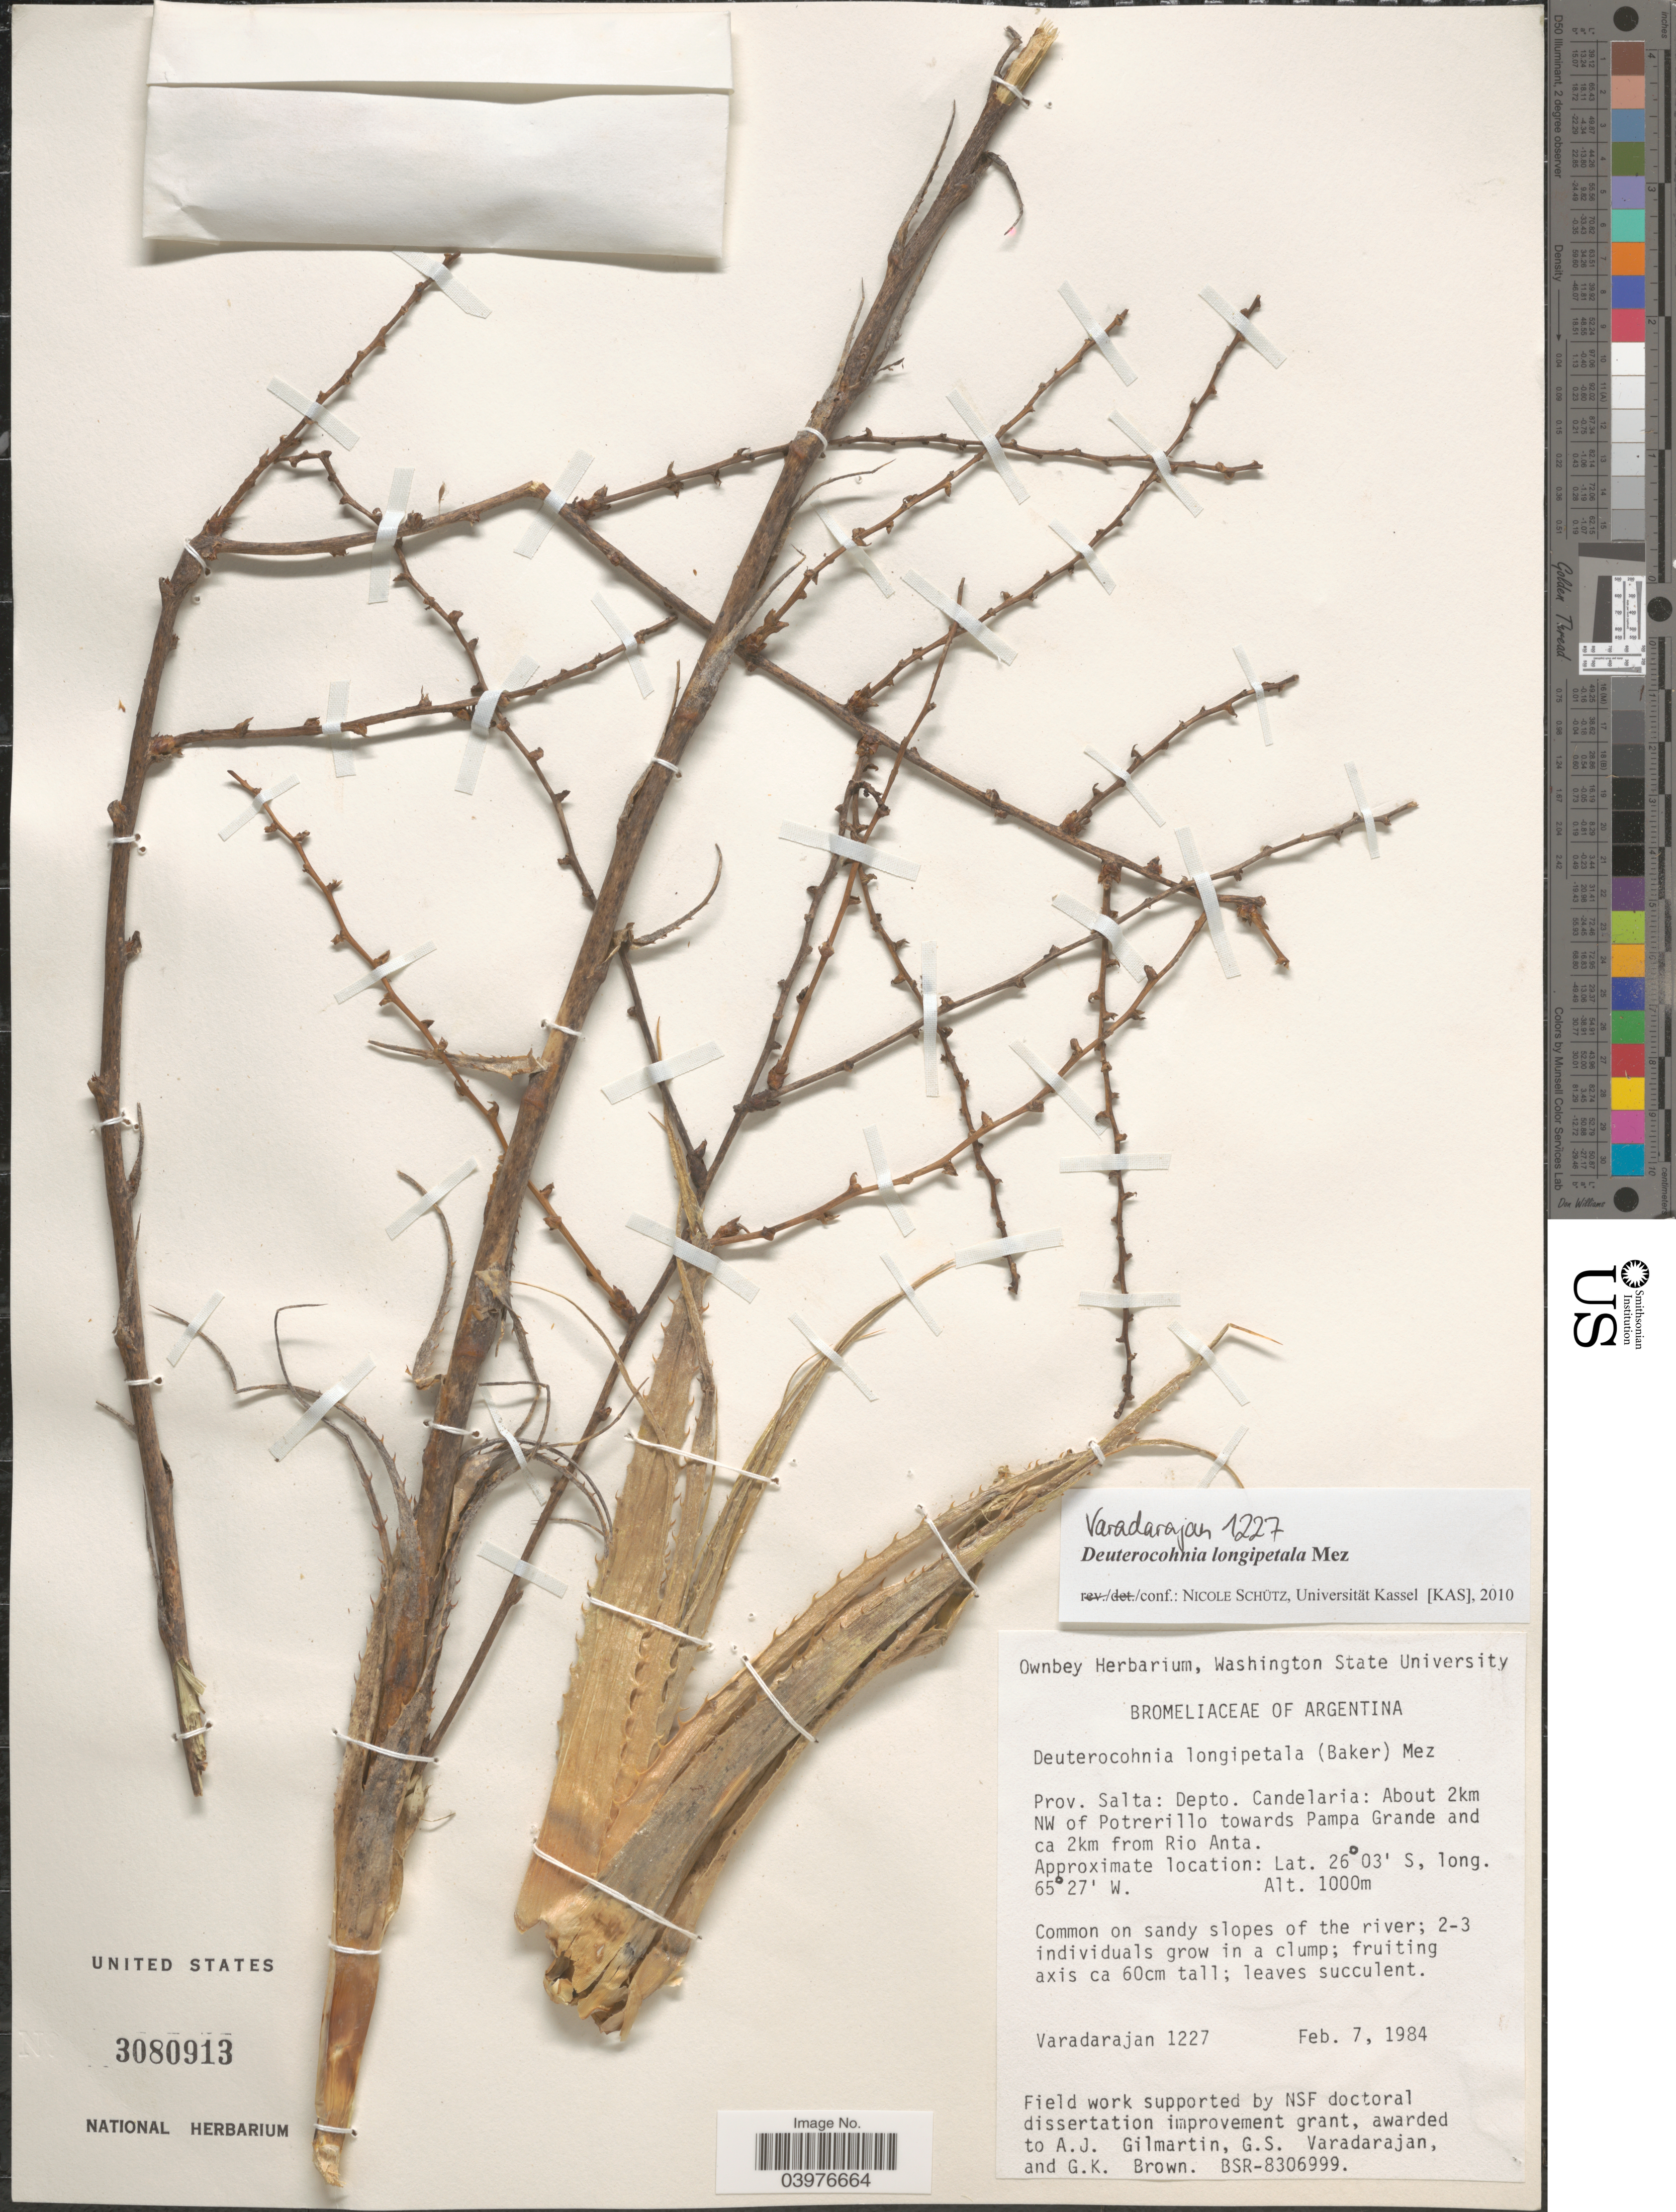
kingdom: Plantae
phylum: Tracheophyta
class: Liliopsida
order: Poales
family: Bromeliaceae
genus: Deuterocohnia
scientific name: Deuterocohnia longipetala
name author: (Baker) Mez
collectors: G. S. Varadarajan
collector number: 1227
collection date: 1984-02-07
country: Argentina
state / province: Salta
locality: Depto. Candelaria: About 2km NW of Potrerillo towards Pampa Grande and ca 2km from Rio Anta.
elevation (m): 1000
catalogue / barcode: US 3080913